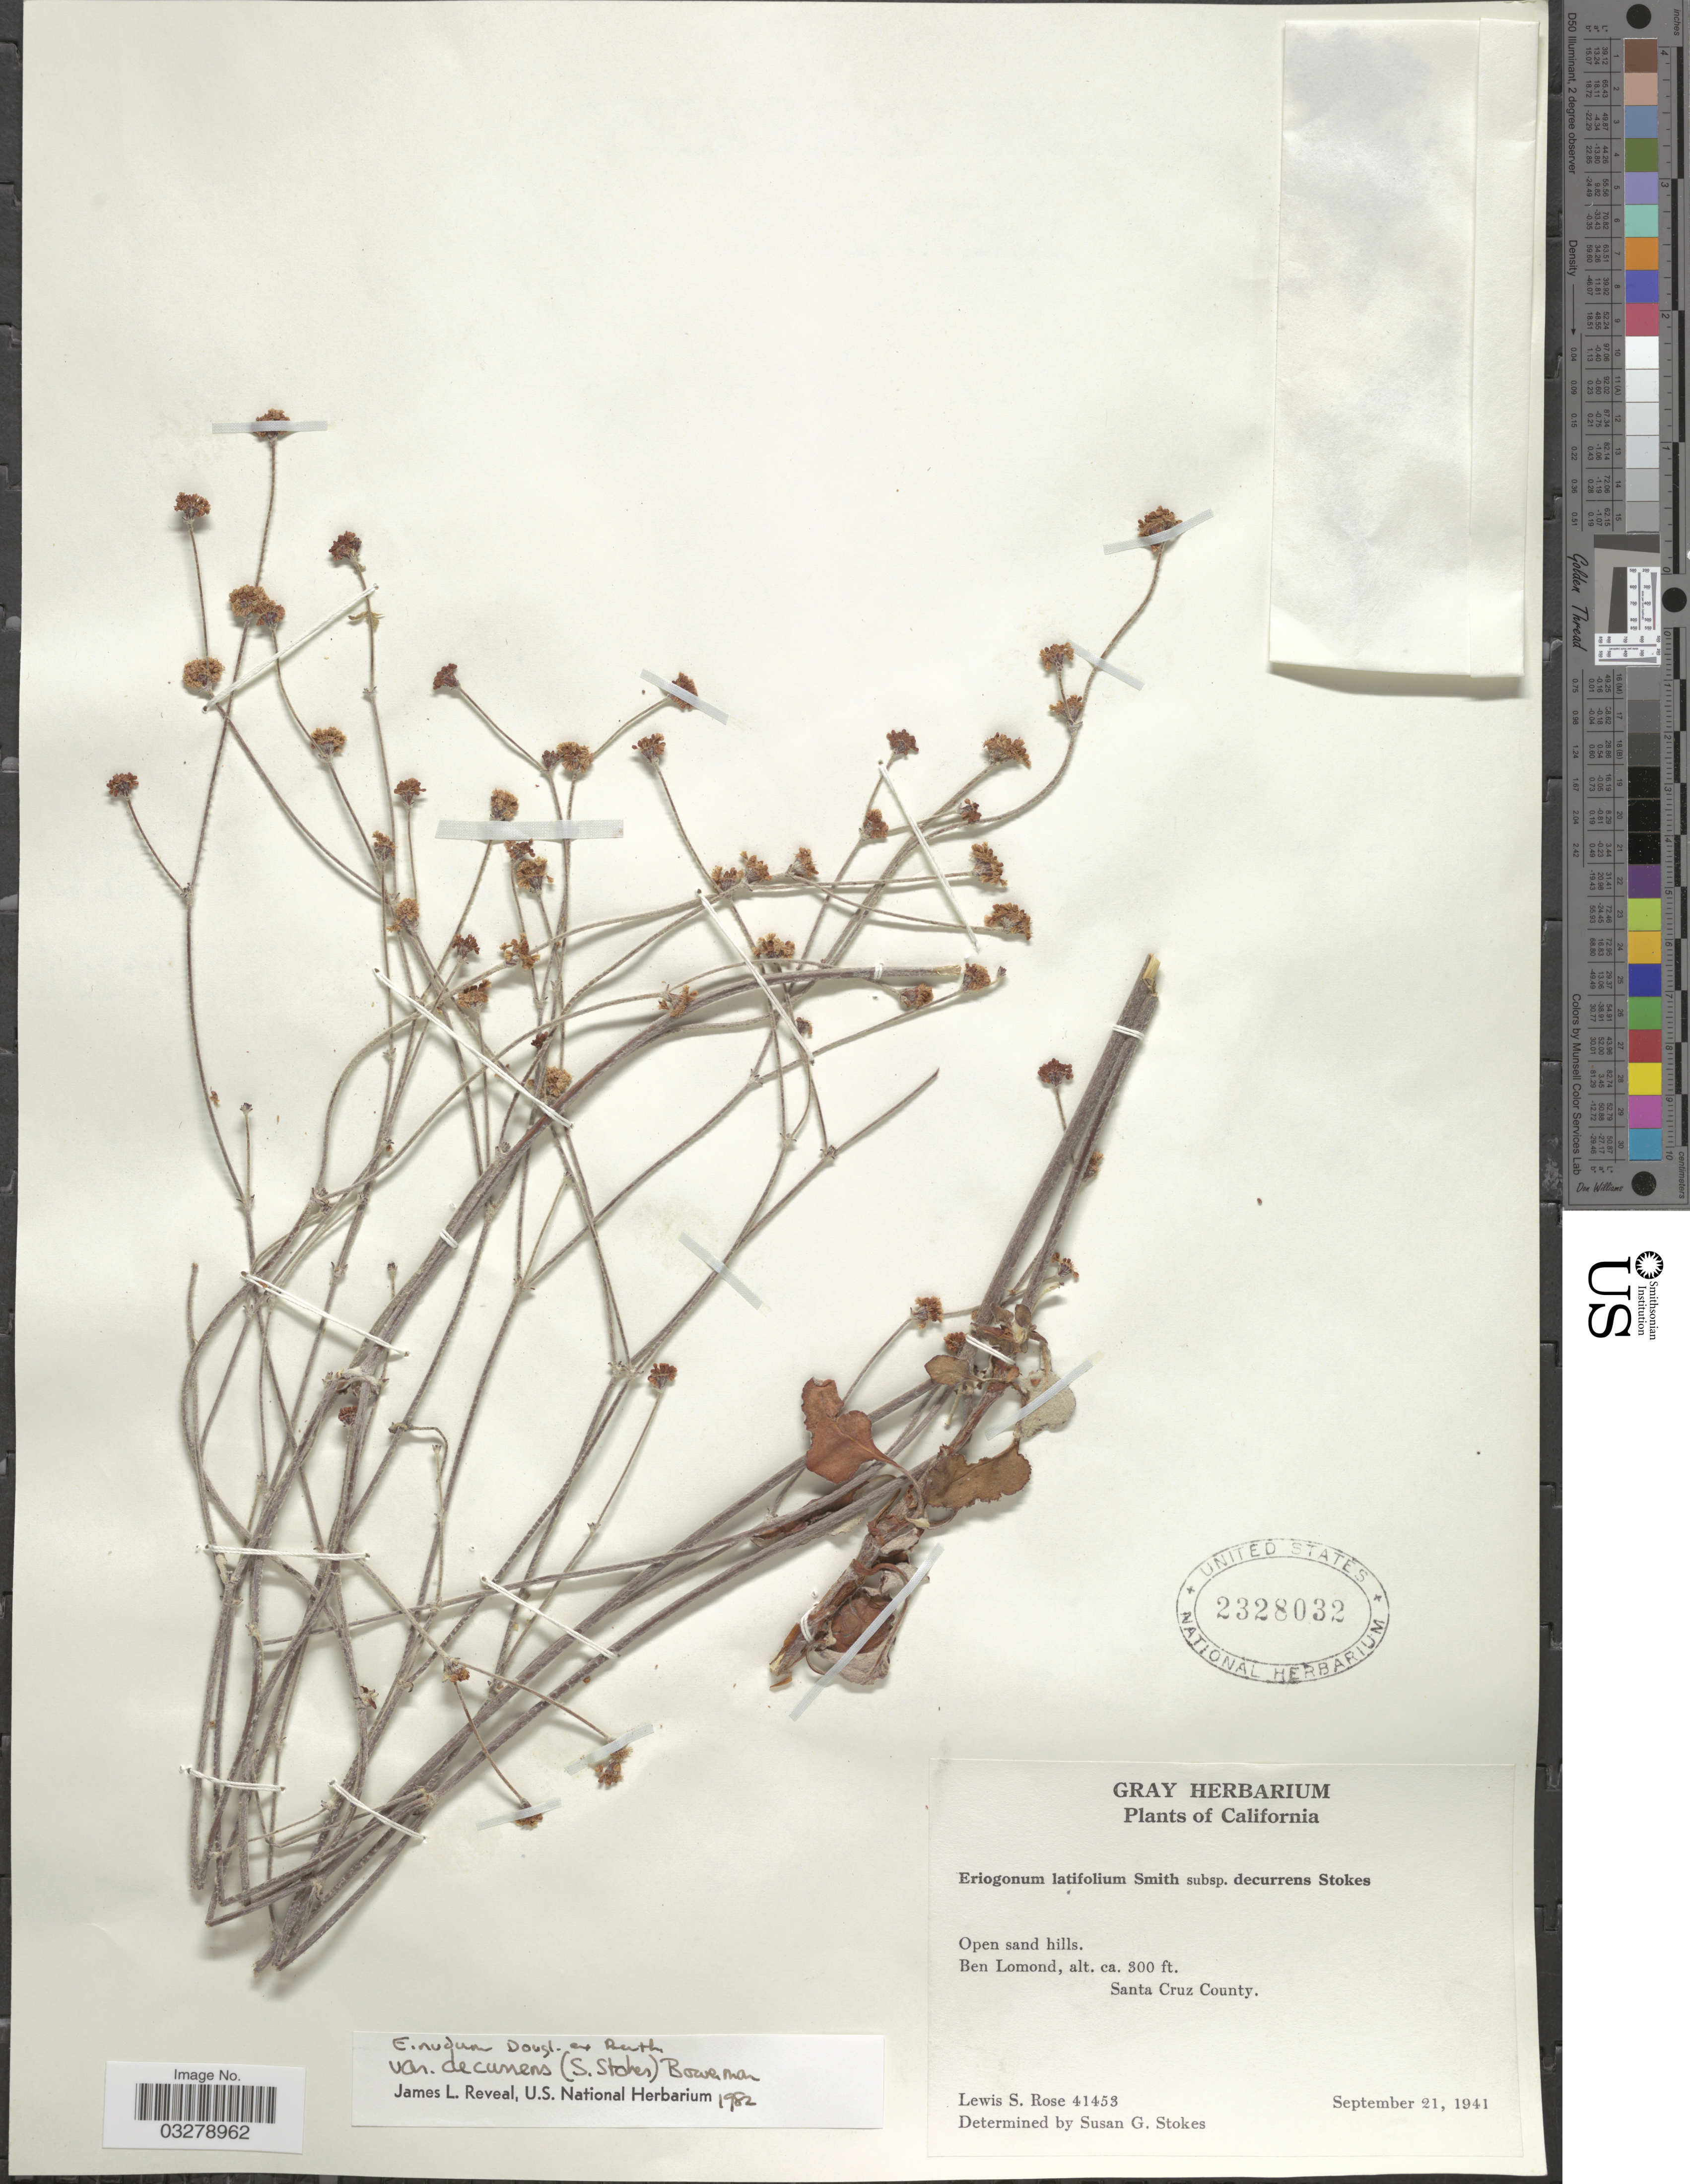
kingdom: Plantae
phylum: Tracheophyta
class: Magnoliopsida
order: Caryophyllales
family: Polygonaceae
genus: Eriogonum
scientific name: Eriogonum nudum var. decurrens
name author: S. Stokes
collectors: L. S. Rose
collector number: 41453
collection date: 1941-09-21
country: United States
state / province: California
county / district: Santa Cruz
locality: Ben Lomond, Santa Cruz County.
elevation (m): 91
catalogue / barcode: US 2328032